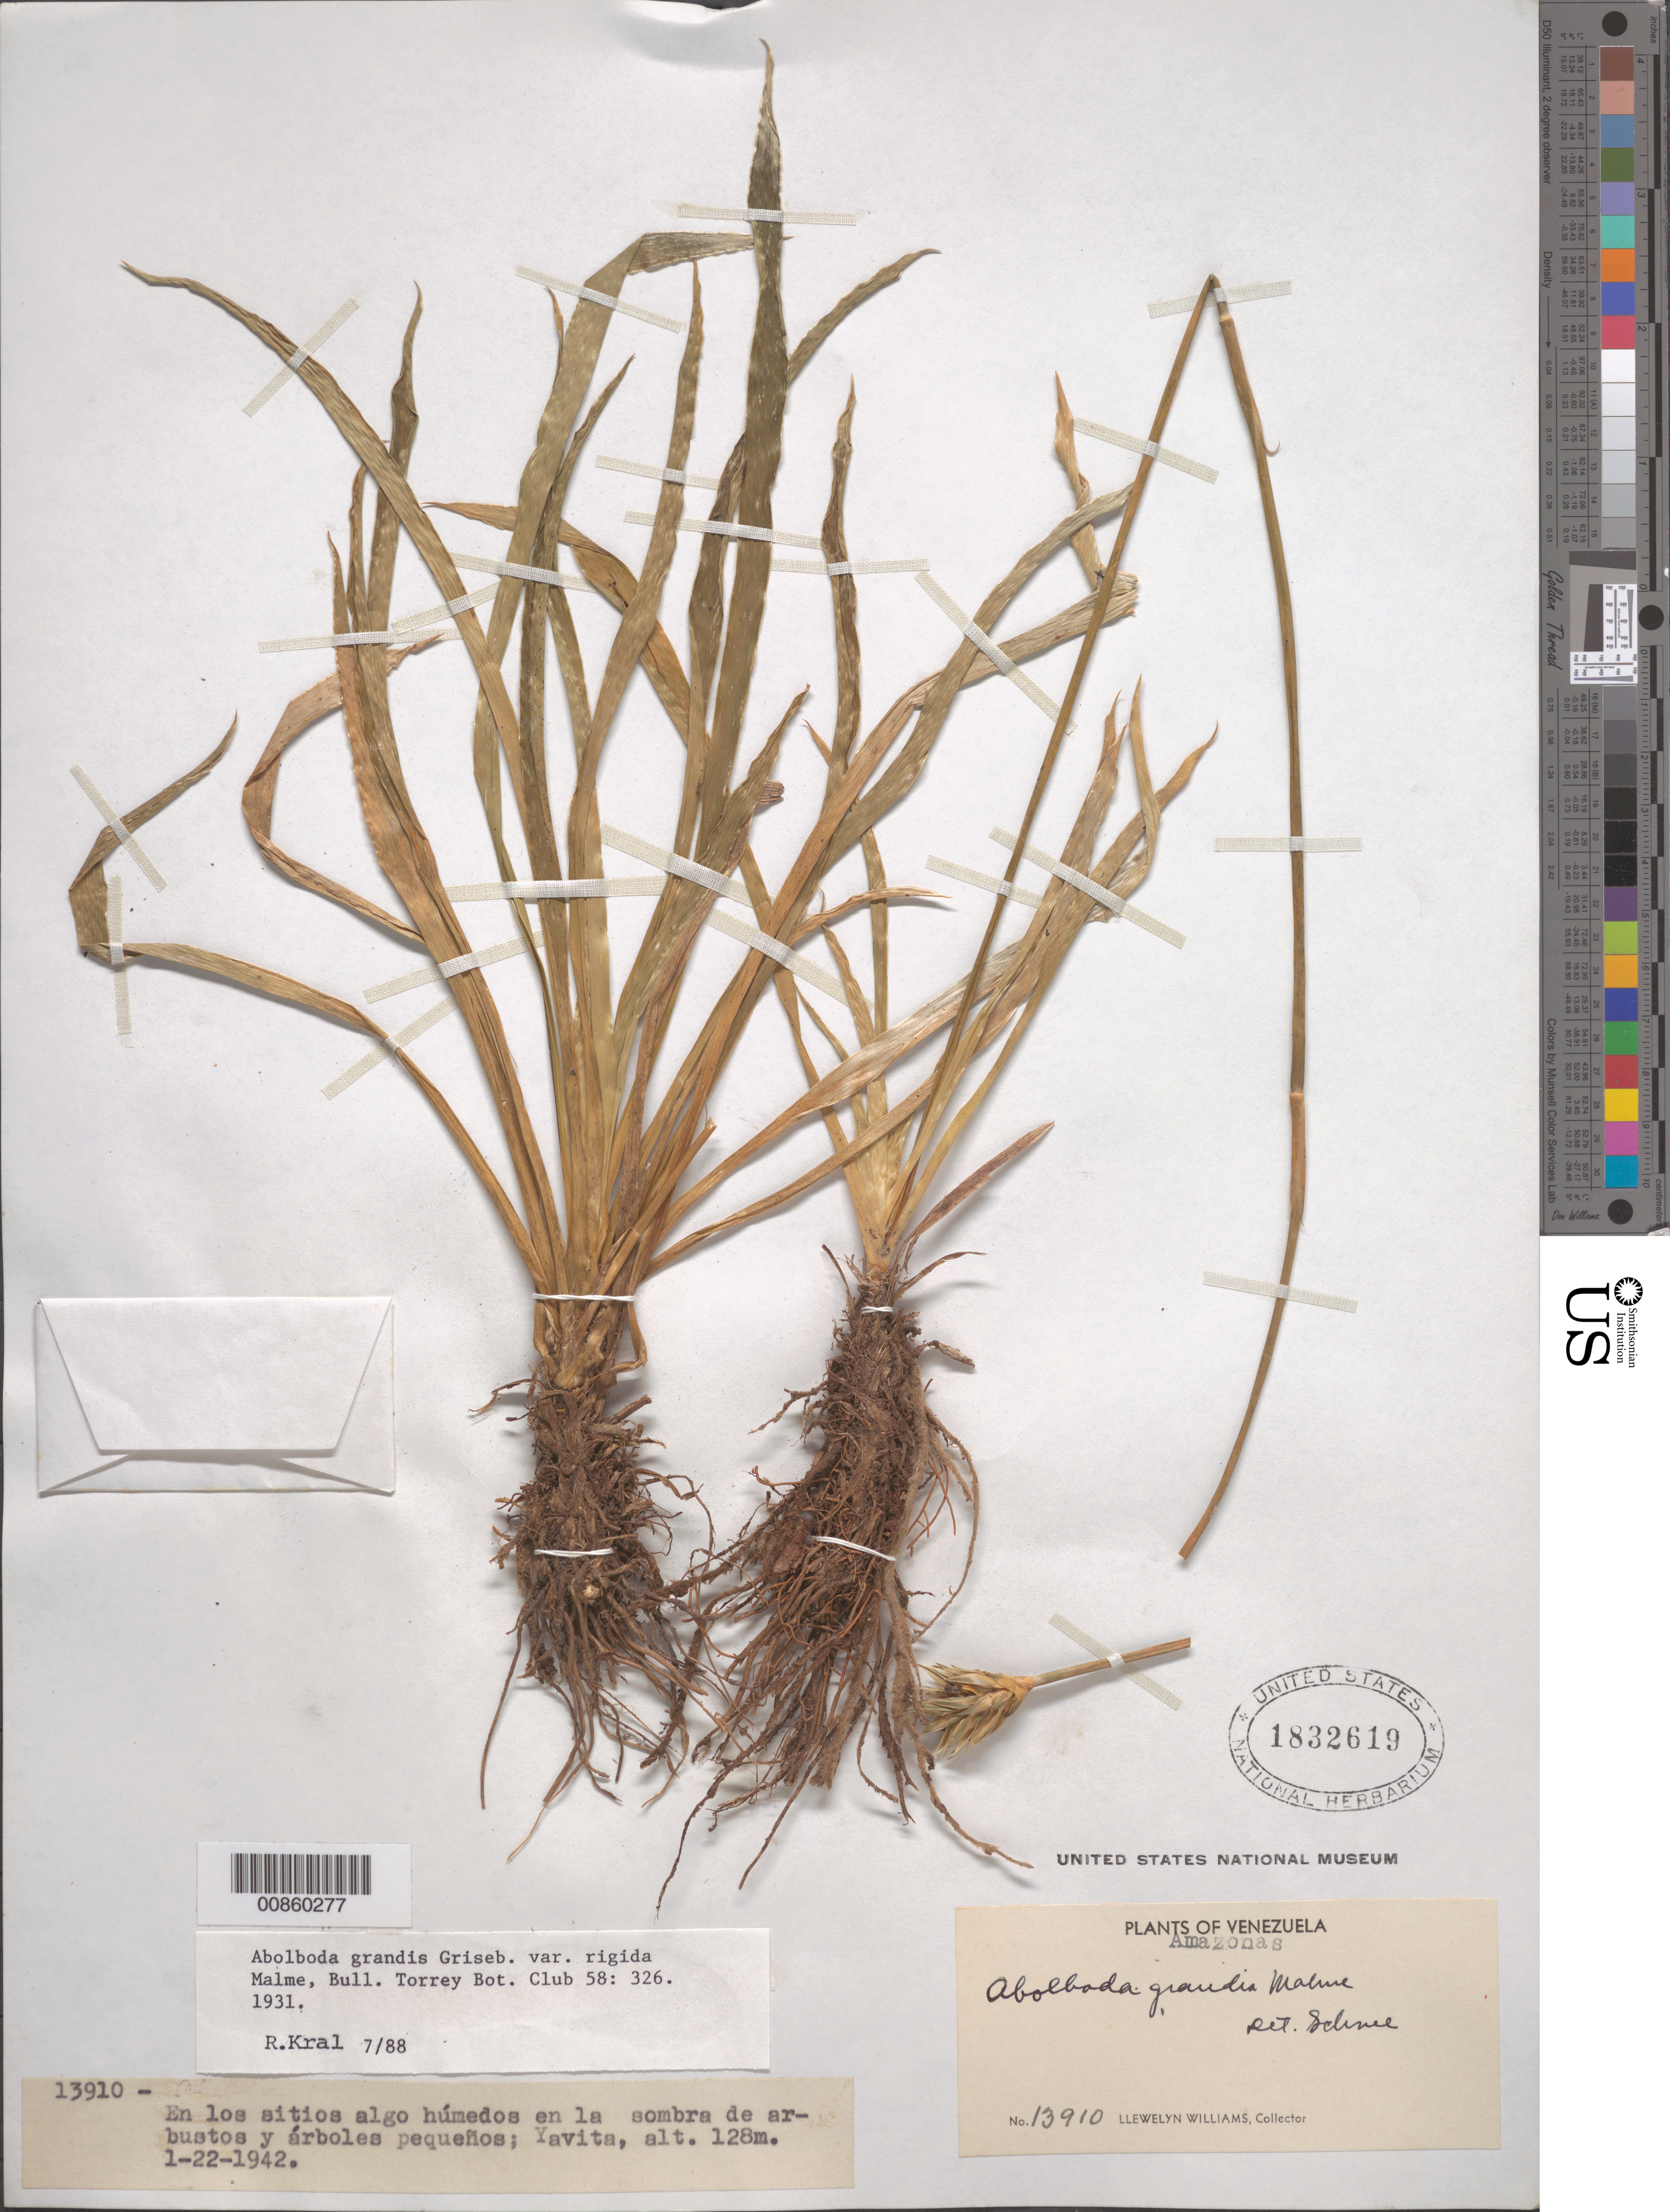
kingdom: Plantae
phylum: Tracheophyta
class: Liliopsida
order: Poales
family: Xyridaceae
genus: Abolboda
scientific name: Abolboda grandis var. rigida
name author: Malme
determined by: Kral, Robert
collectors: Ll. Williams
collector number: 13910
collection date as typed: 22-Jan-42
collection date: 1942-01-22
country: Venezuela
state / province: Amazonas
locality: Yavita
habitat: Sitios algo húmedos en al sombra de arbusots y árboles pequeños.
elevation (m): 128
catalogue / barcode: US 1832619